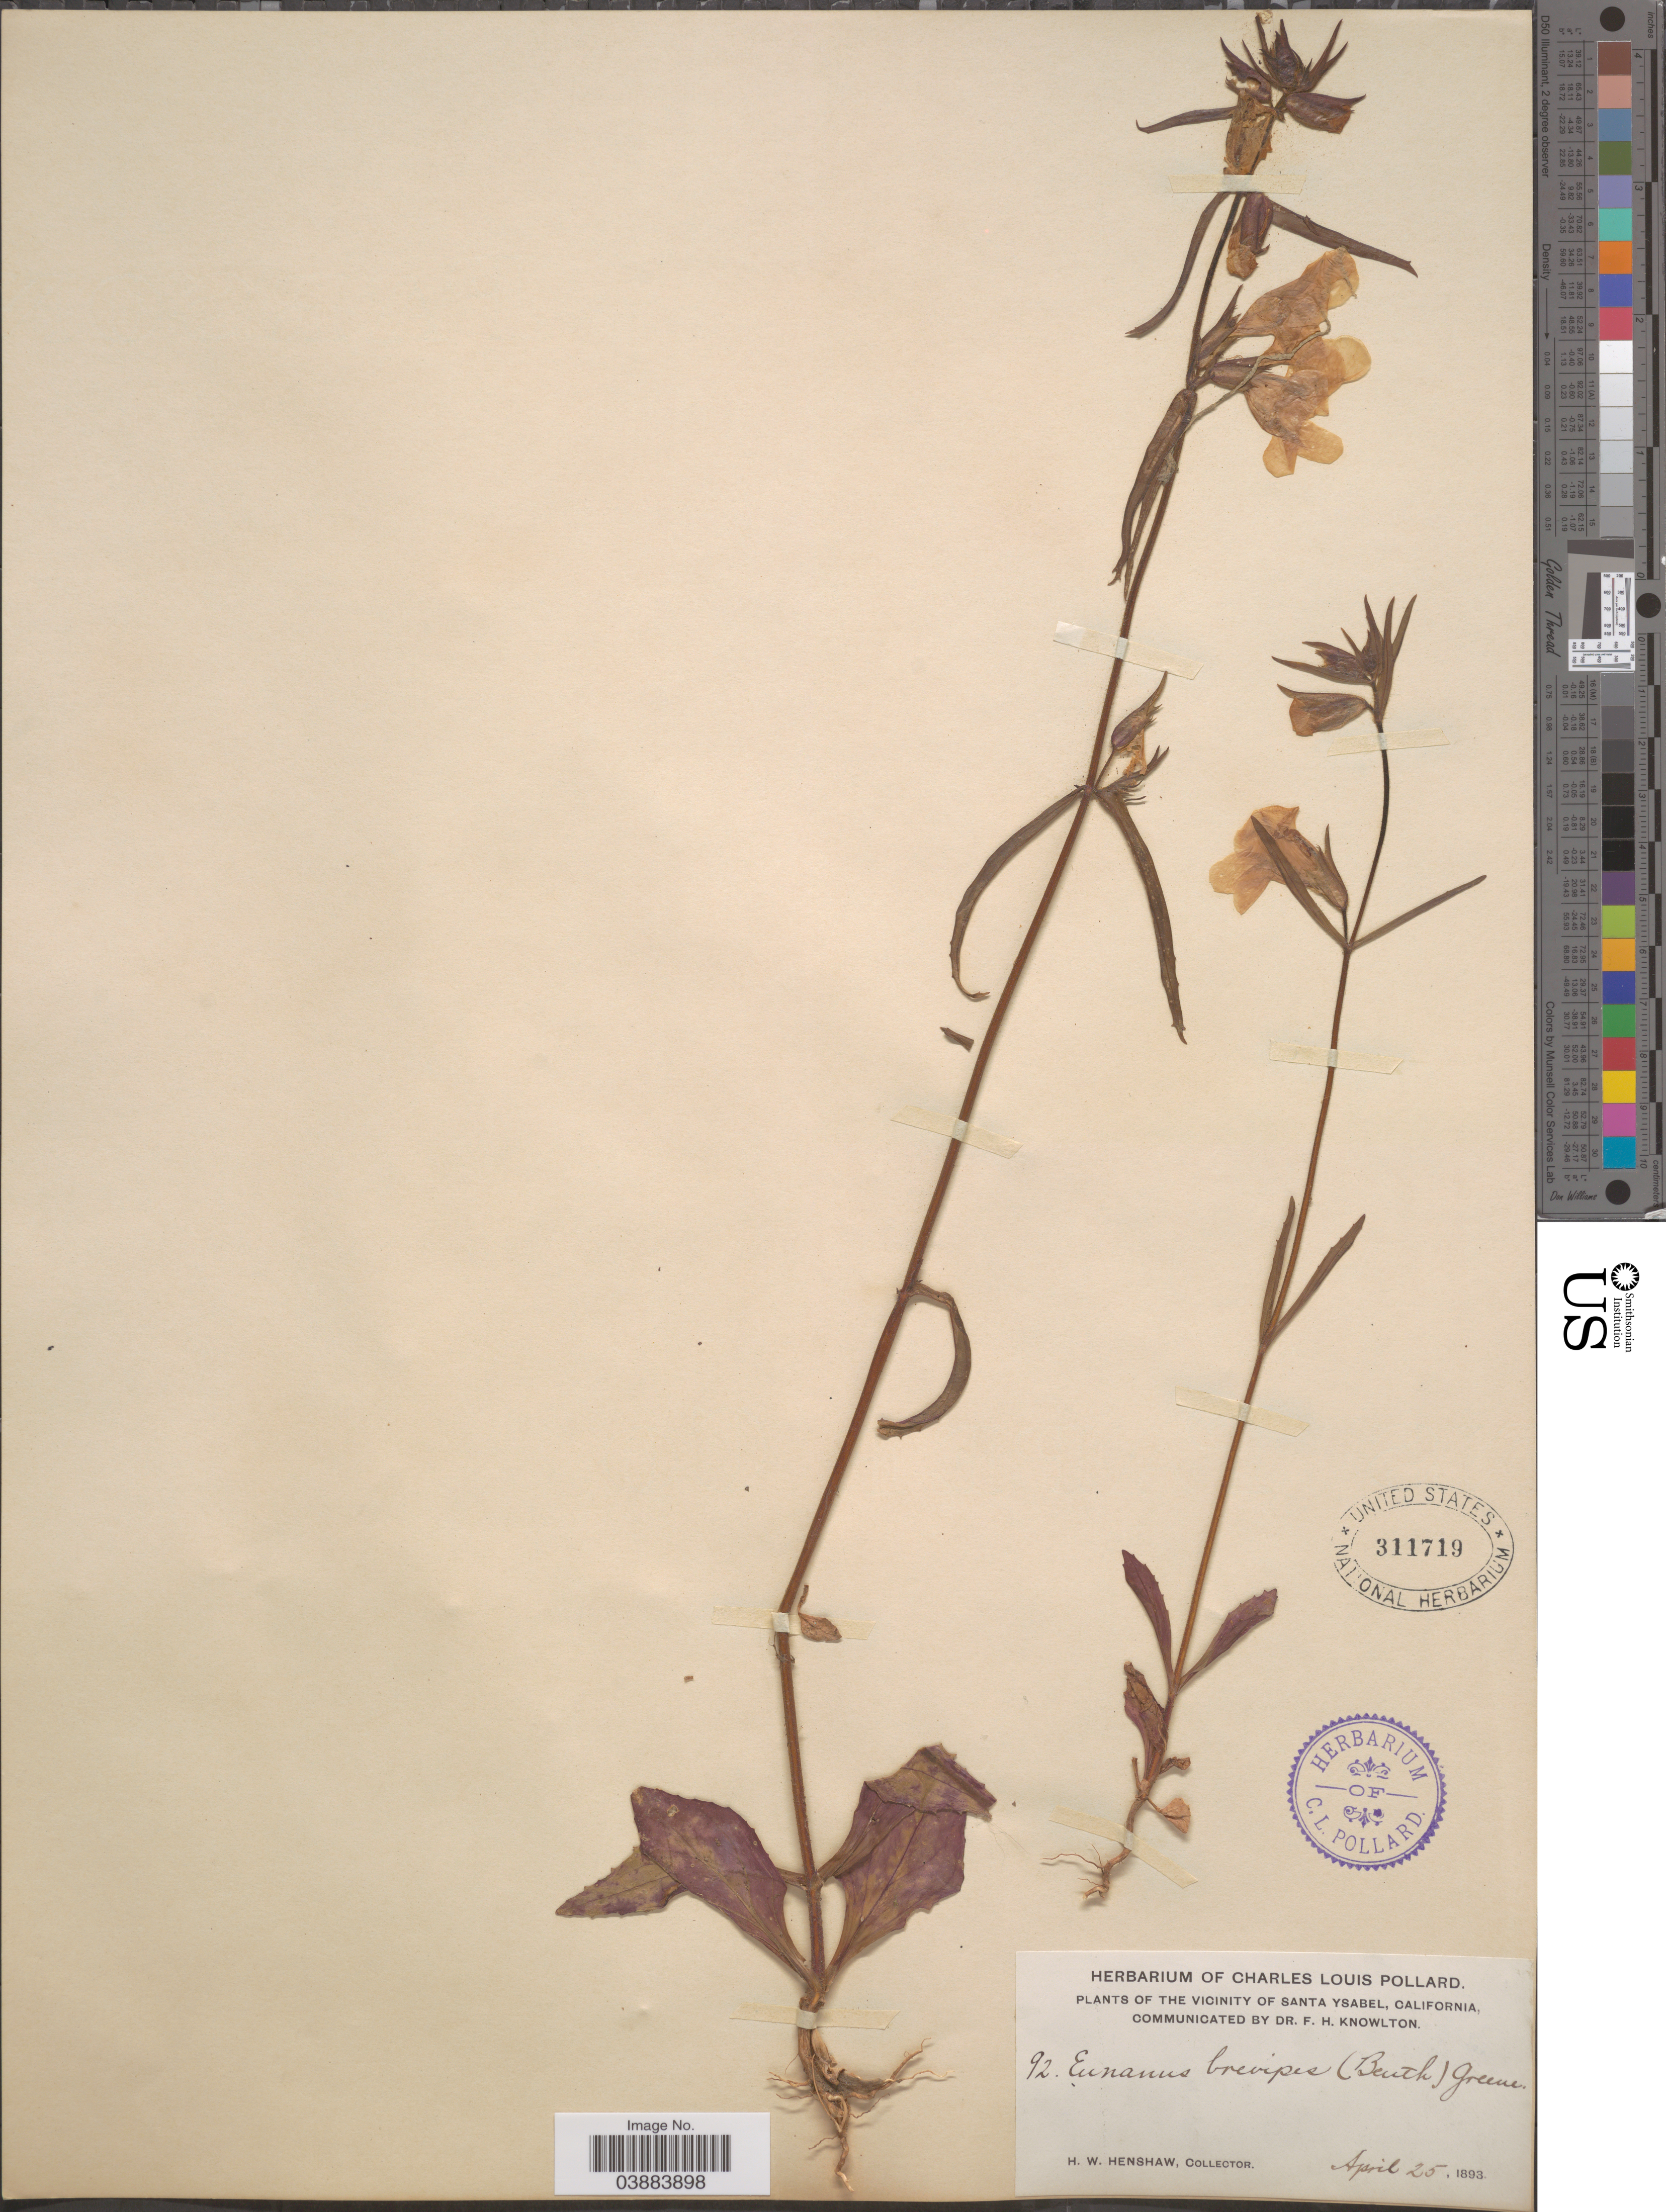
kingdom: Plantae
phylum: Tracheophyta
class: Magnoliopsida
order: Lamiales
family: Phrymaceae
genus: Eunanus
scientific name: Eunanus brevipes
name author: (Benth.) Greene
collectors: H. Henshaw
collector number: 92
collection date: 1893-04-25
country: United States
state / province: California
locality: The Vicinity of Santa Ysabel.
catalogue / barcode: US 311719